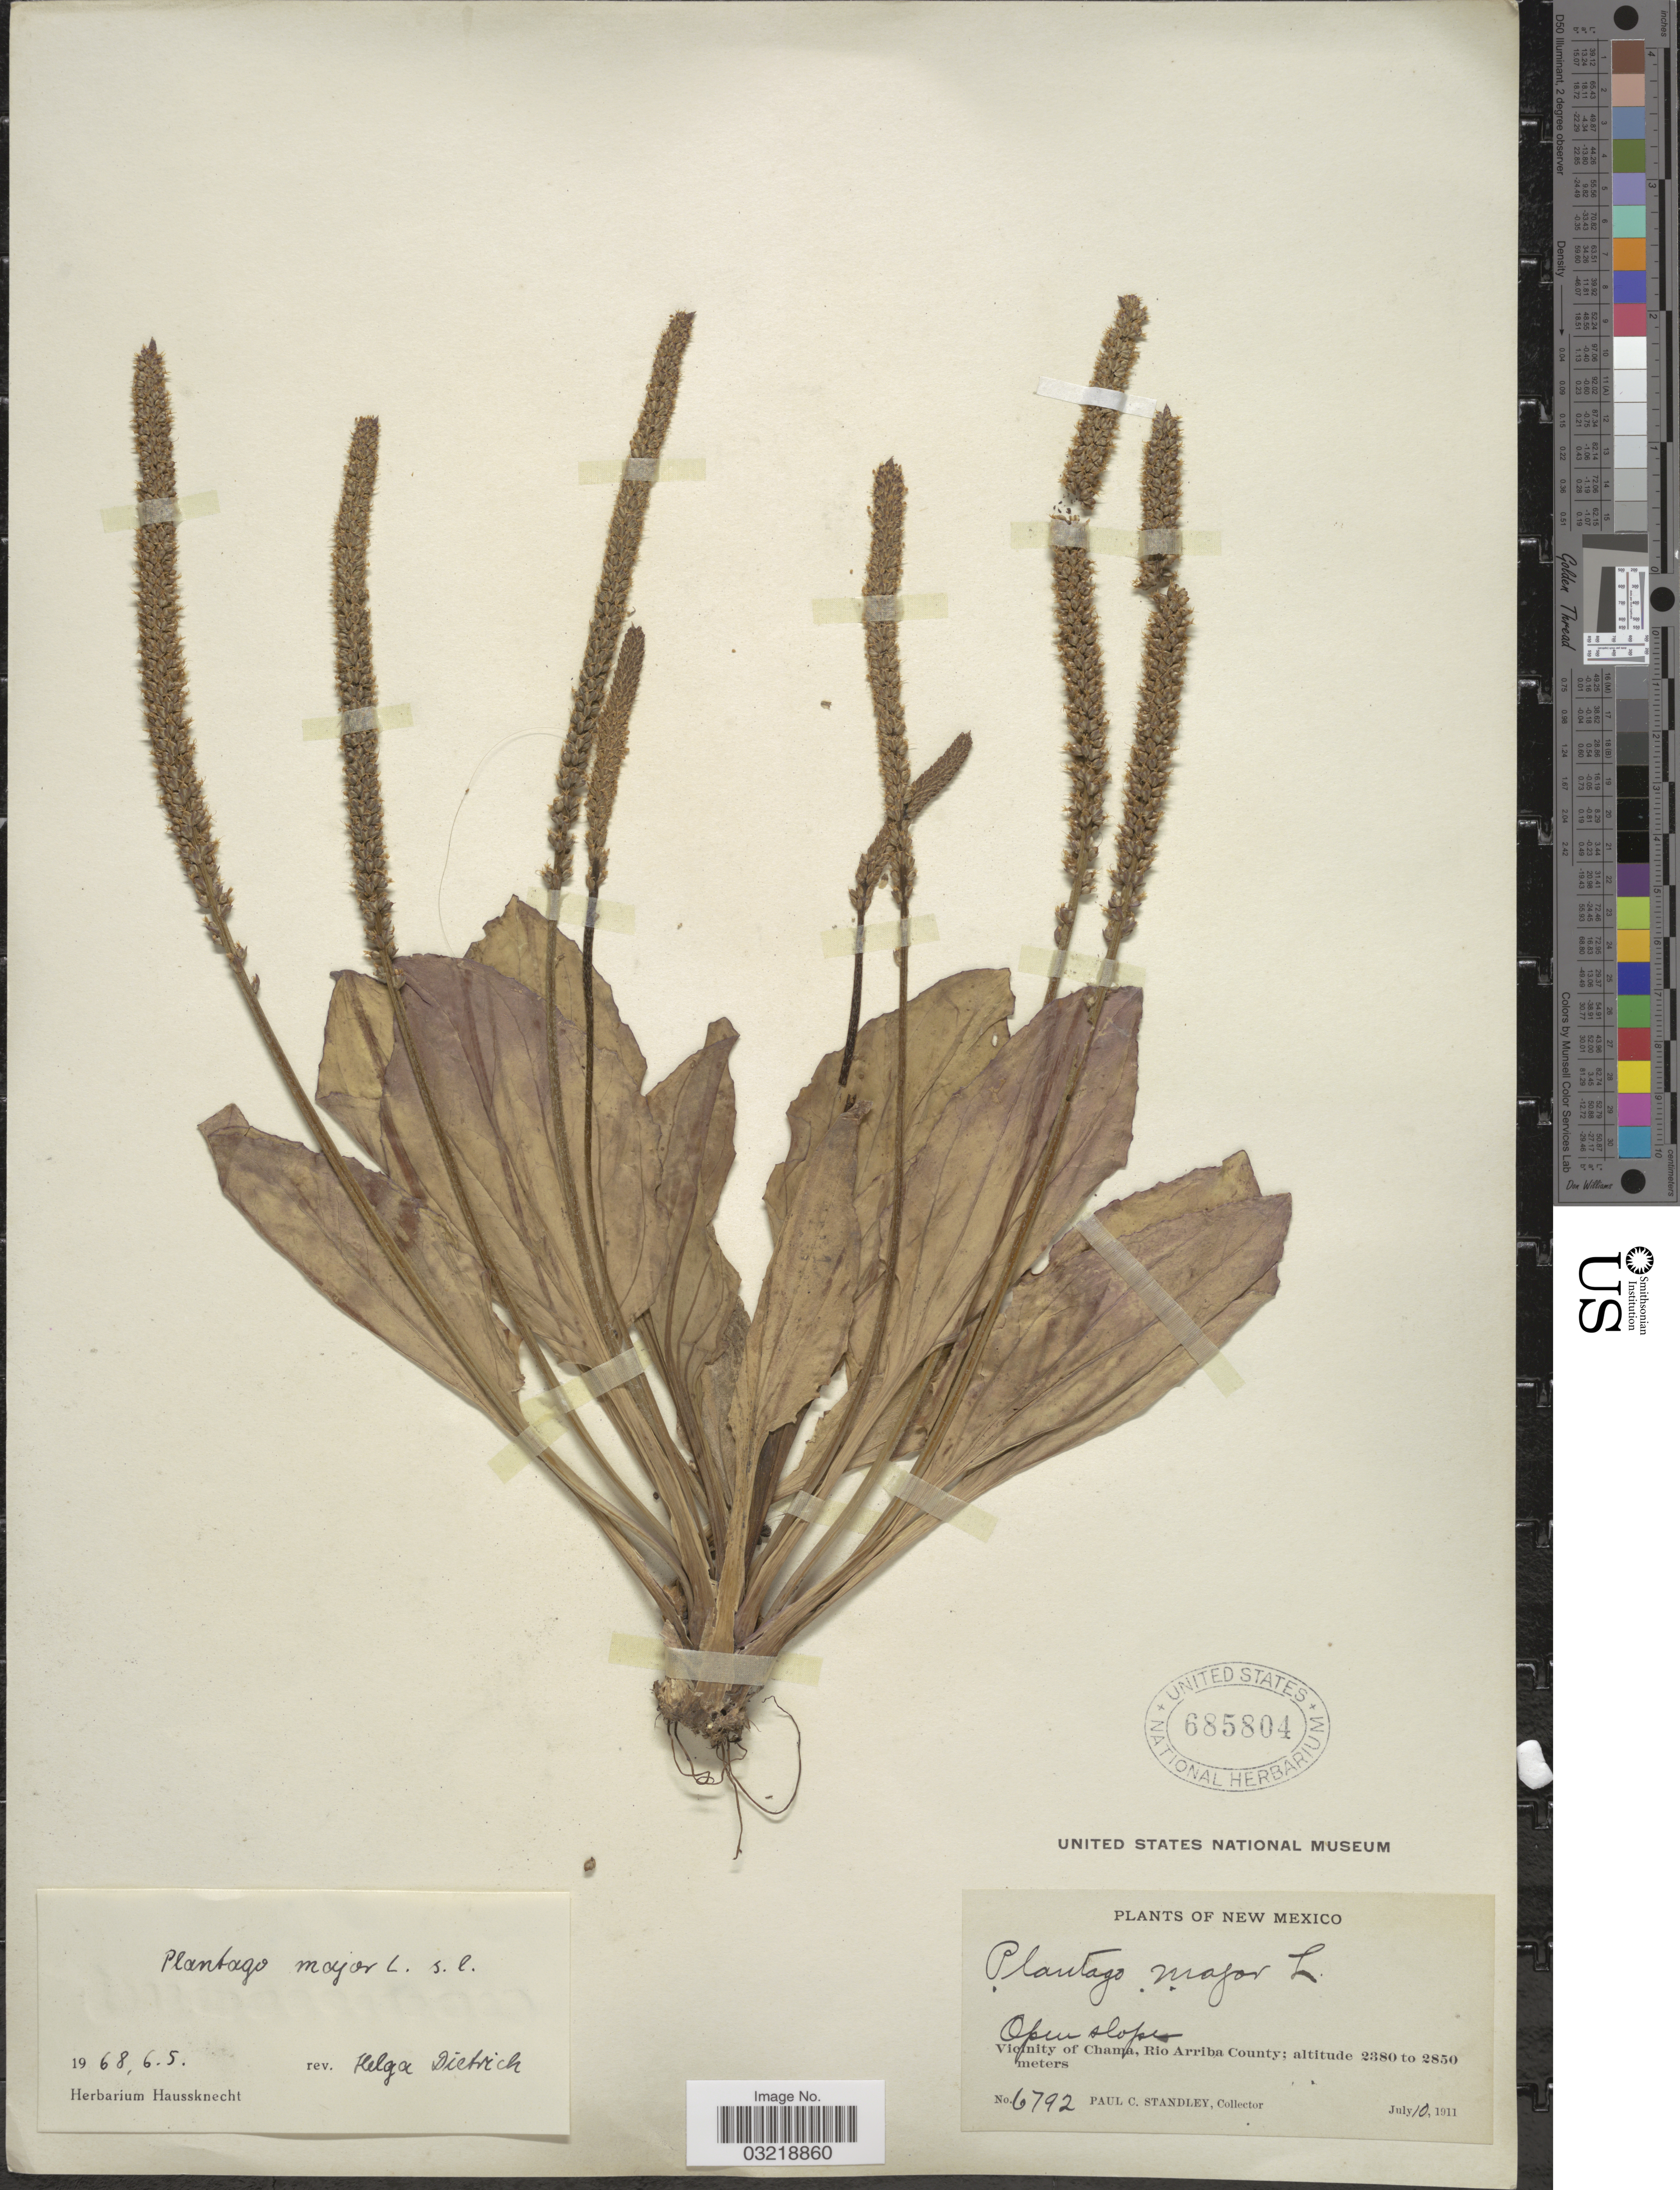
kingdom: Plantae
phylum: Tracheophyta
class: Magnoliopsida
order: Lamiales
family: Plantaginaceae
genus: Plantago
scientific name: Plantago major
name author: L.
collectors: P. C. Standley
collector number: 6792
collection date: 1911-07-10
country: United States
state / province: New Mexico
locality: Vicinity of Chama, Rio Arriba County.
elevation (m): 2380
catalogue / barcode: US 685804